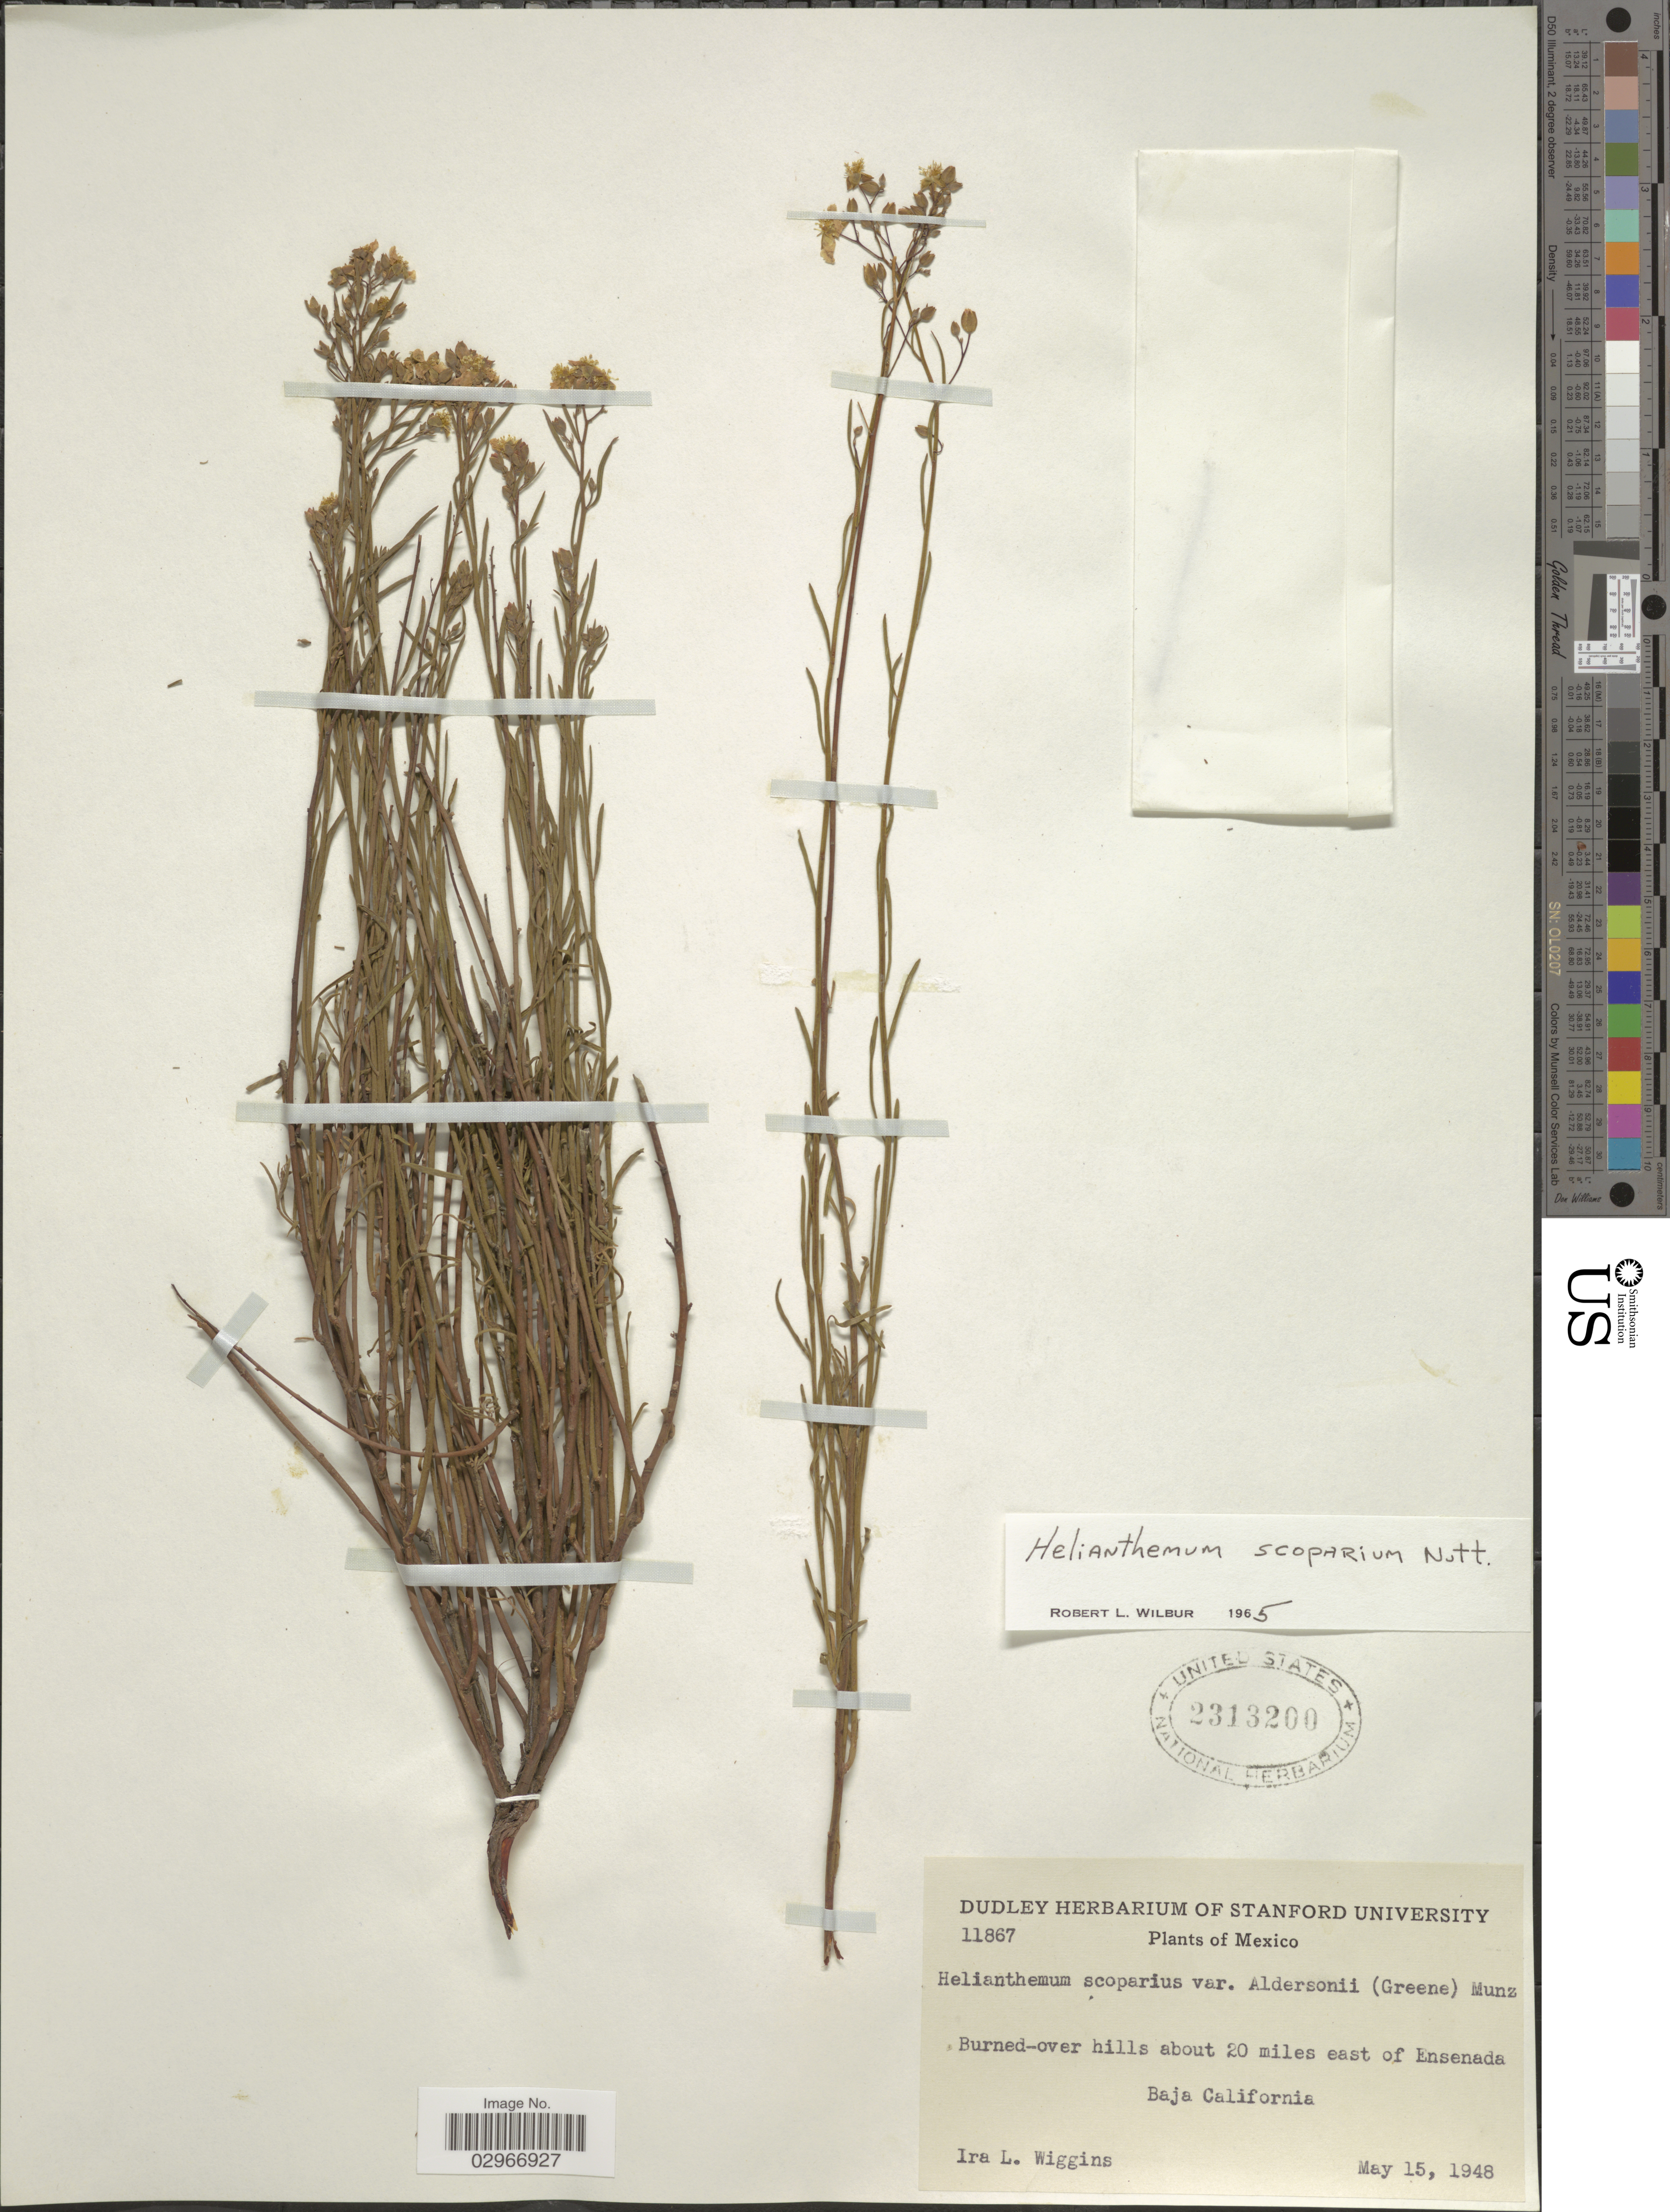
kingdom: Plantae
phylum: Tracheophyta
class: Magnoliopsida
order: Malvales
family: Cistaceae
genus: Helianthemum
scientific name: Helianthemum scoparium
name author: Nutt. ex Torr. & A. Gray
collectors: I. L. Wiggins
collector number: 11867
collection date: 1948-05-15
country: Mexico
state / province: Baja California Norte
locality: Burned-over hills about 20 miles east of Ensenada.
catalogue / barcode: US 2313200